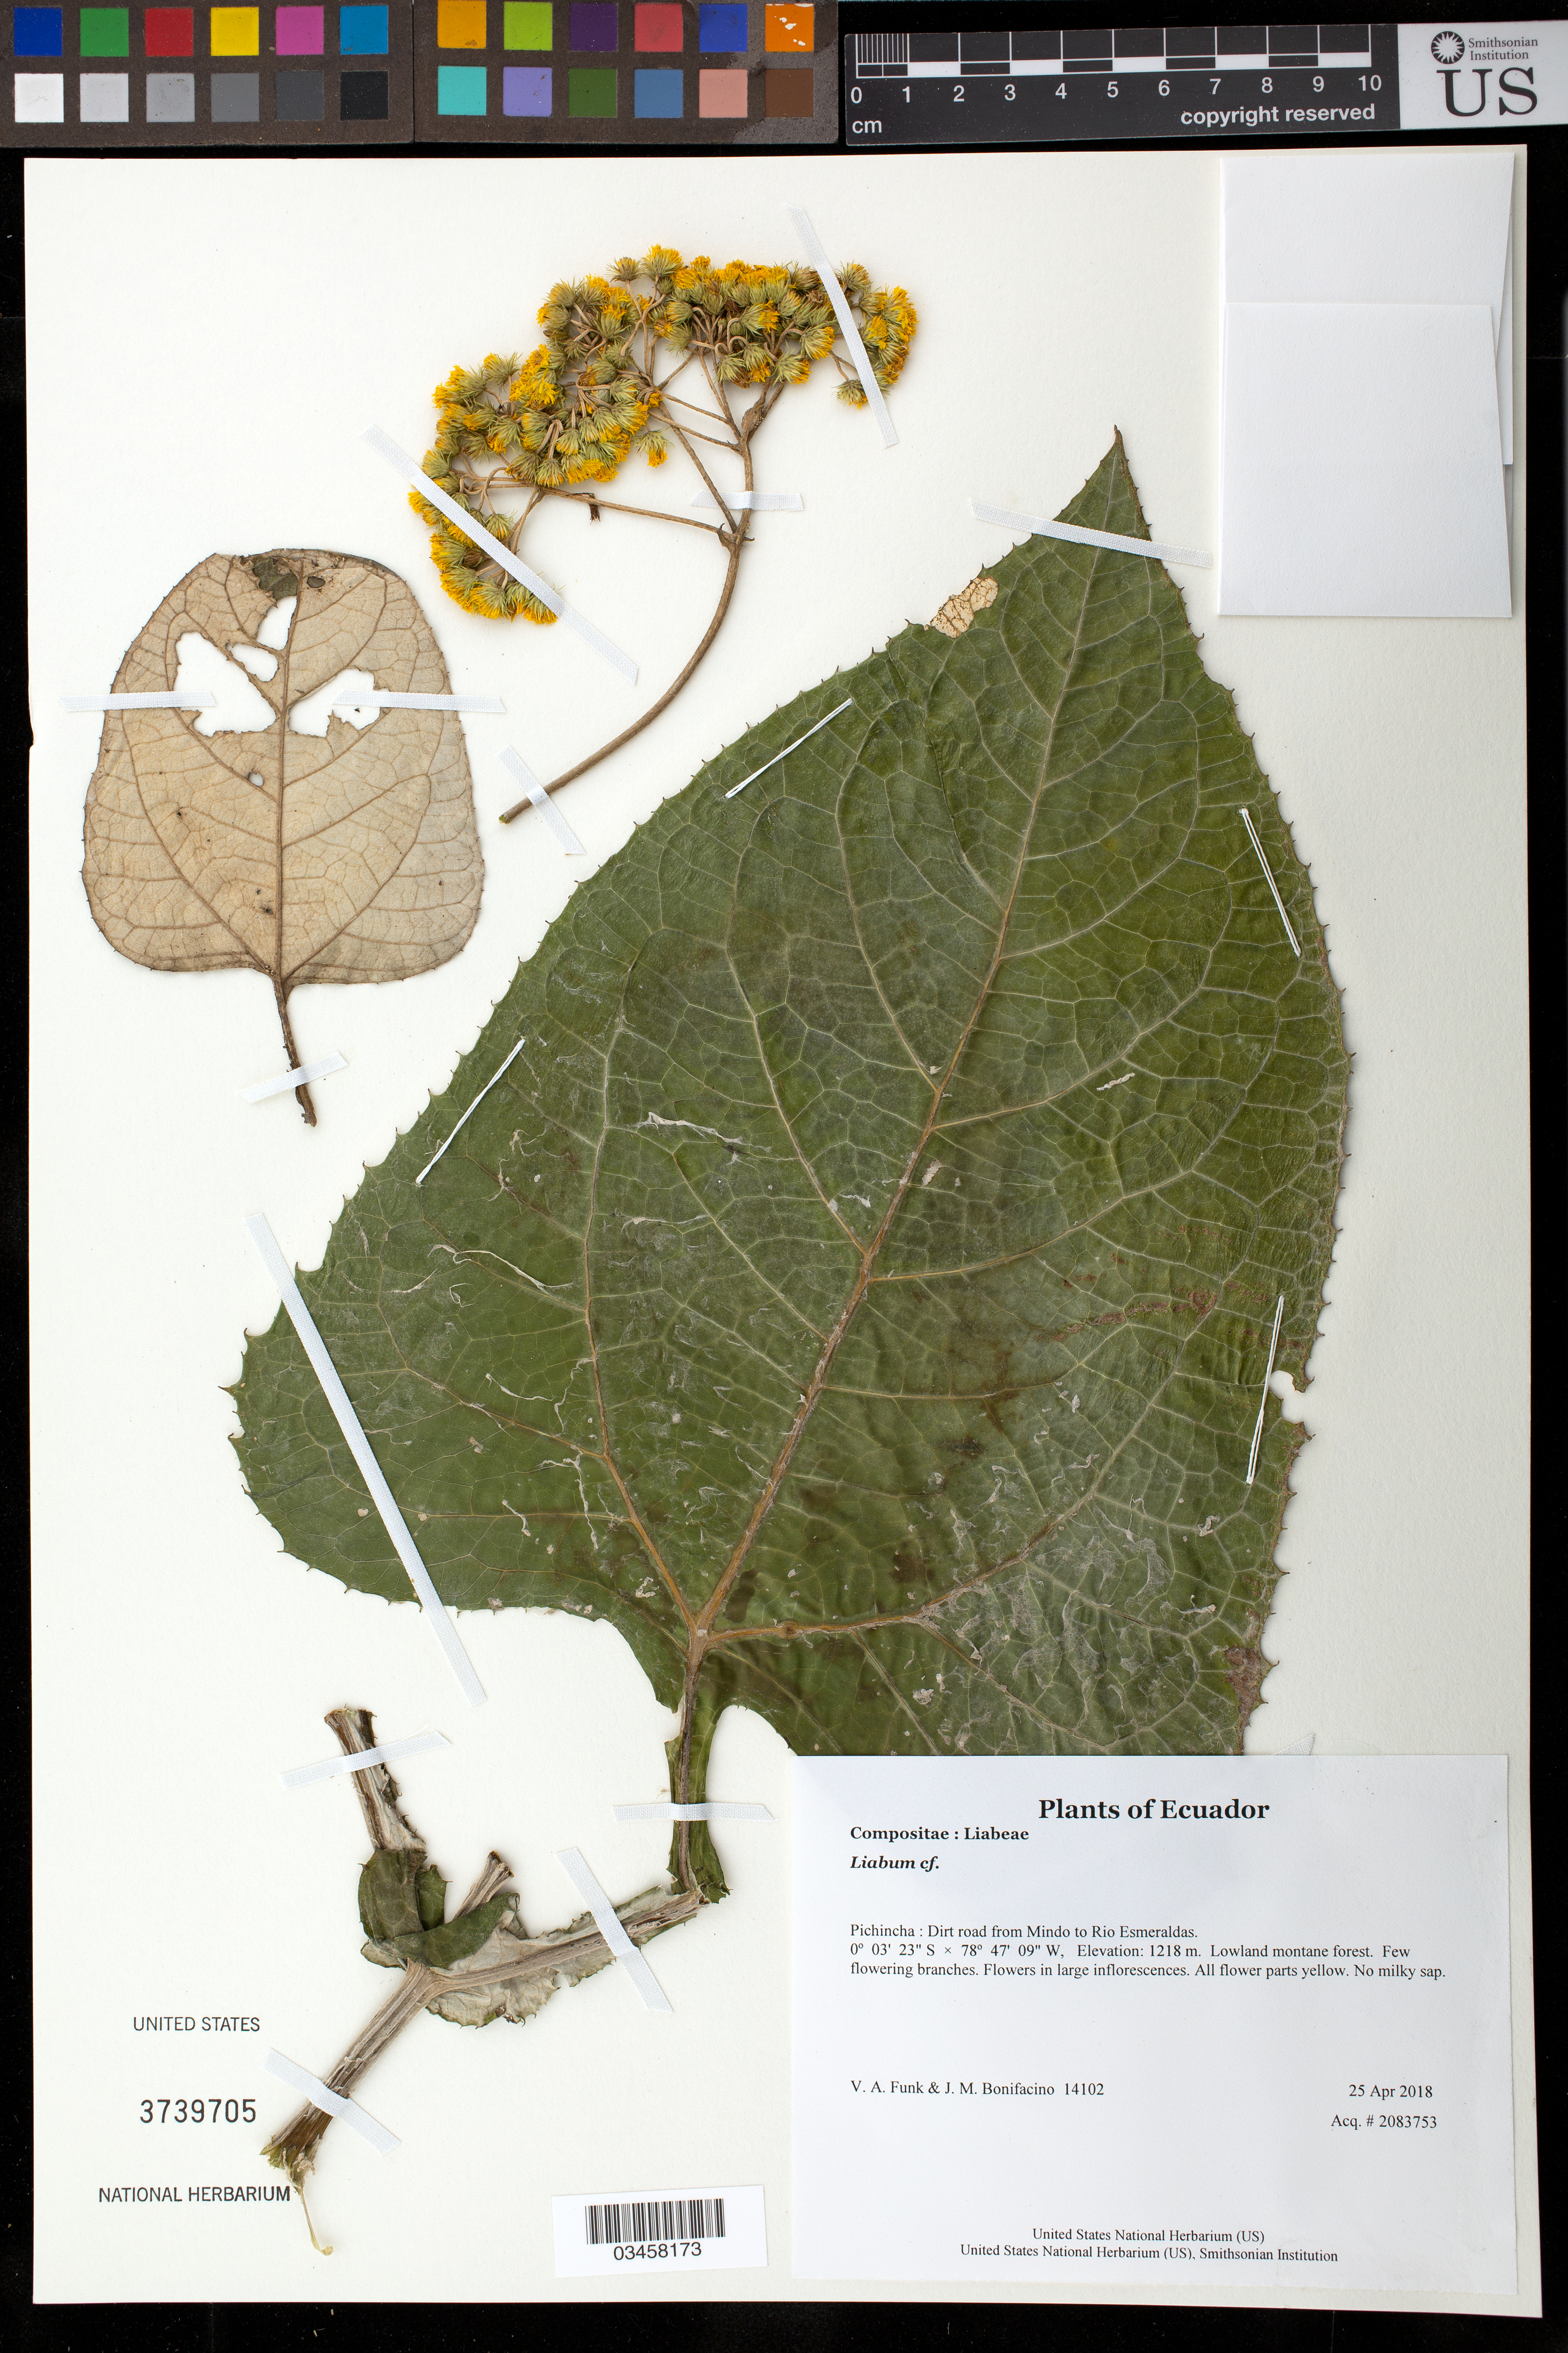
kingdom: Plantae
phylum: Tracheophyta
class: Magnoliopsida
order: Asterales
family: Asteraceae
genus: Liabum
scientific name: Liabum sp.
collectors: V. Funk & M. Bonifacino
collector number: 14102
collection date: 2018-04-25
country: Ecuador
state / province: Pichincha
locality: Dirt road from Mindo to Rio Esmeraldas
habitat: Lowland montane forest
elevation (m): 1218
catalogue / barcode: US 3739705